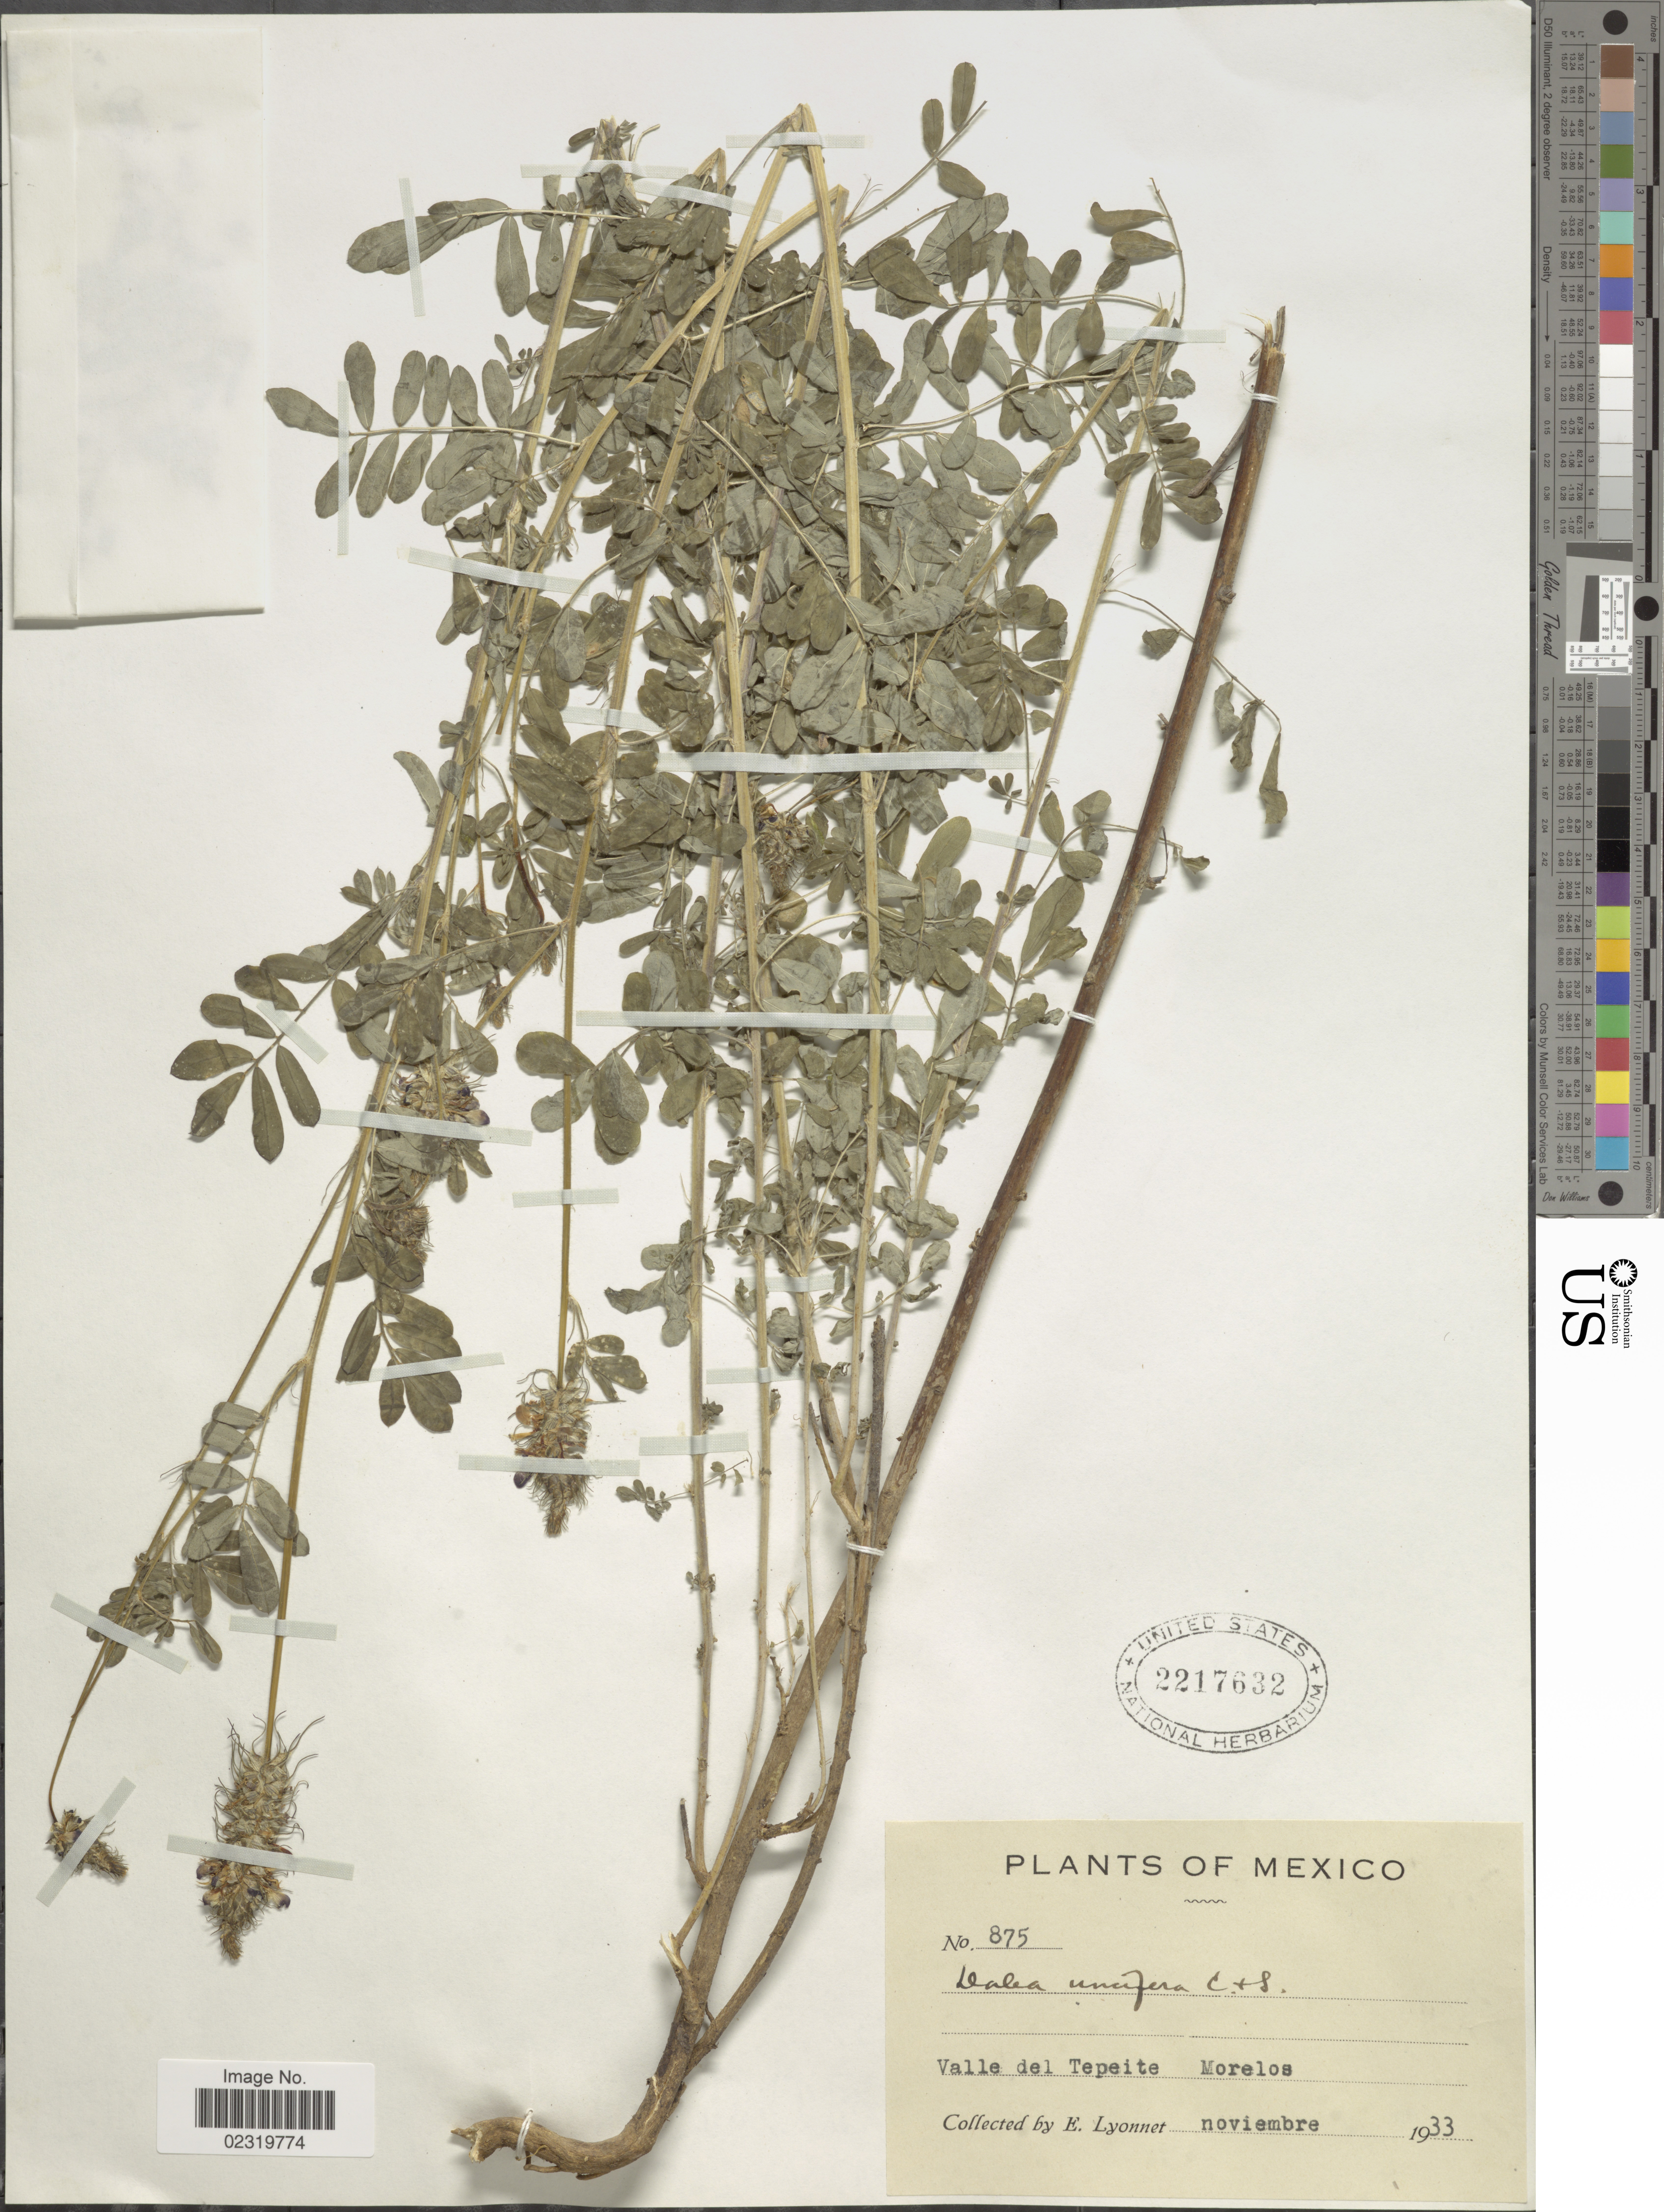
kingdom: Plantae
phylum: Tracheophyta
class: Magnoliopsida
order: Fabales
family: Fabaceae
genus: Dalea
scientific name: Dalea obovatifolia var. obovatifolia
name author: Ortega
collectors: E. Lyonnet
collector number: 875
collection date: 1933-11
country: Mexico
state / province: Morelos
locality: Valle de Tepeite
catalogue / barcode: US 2217632